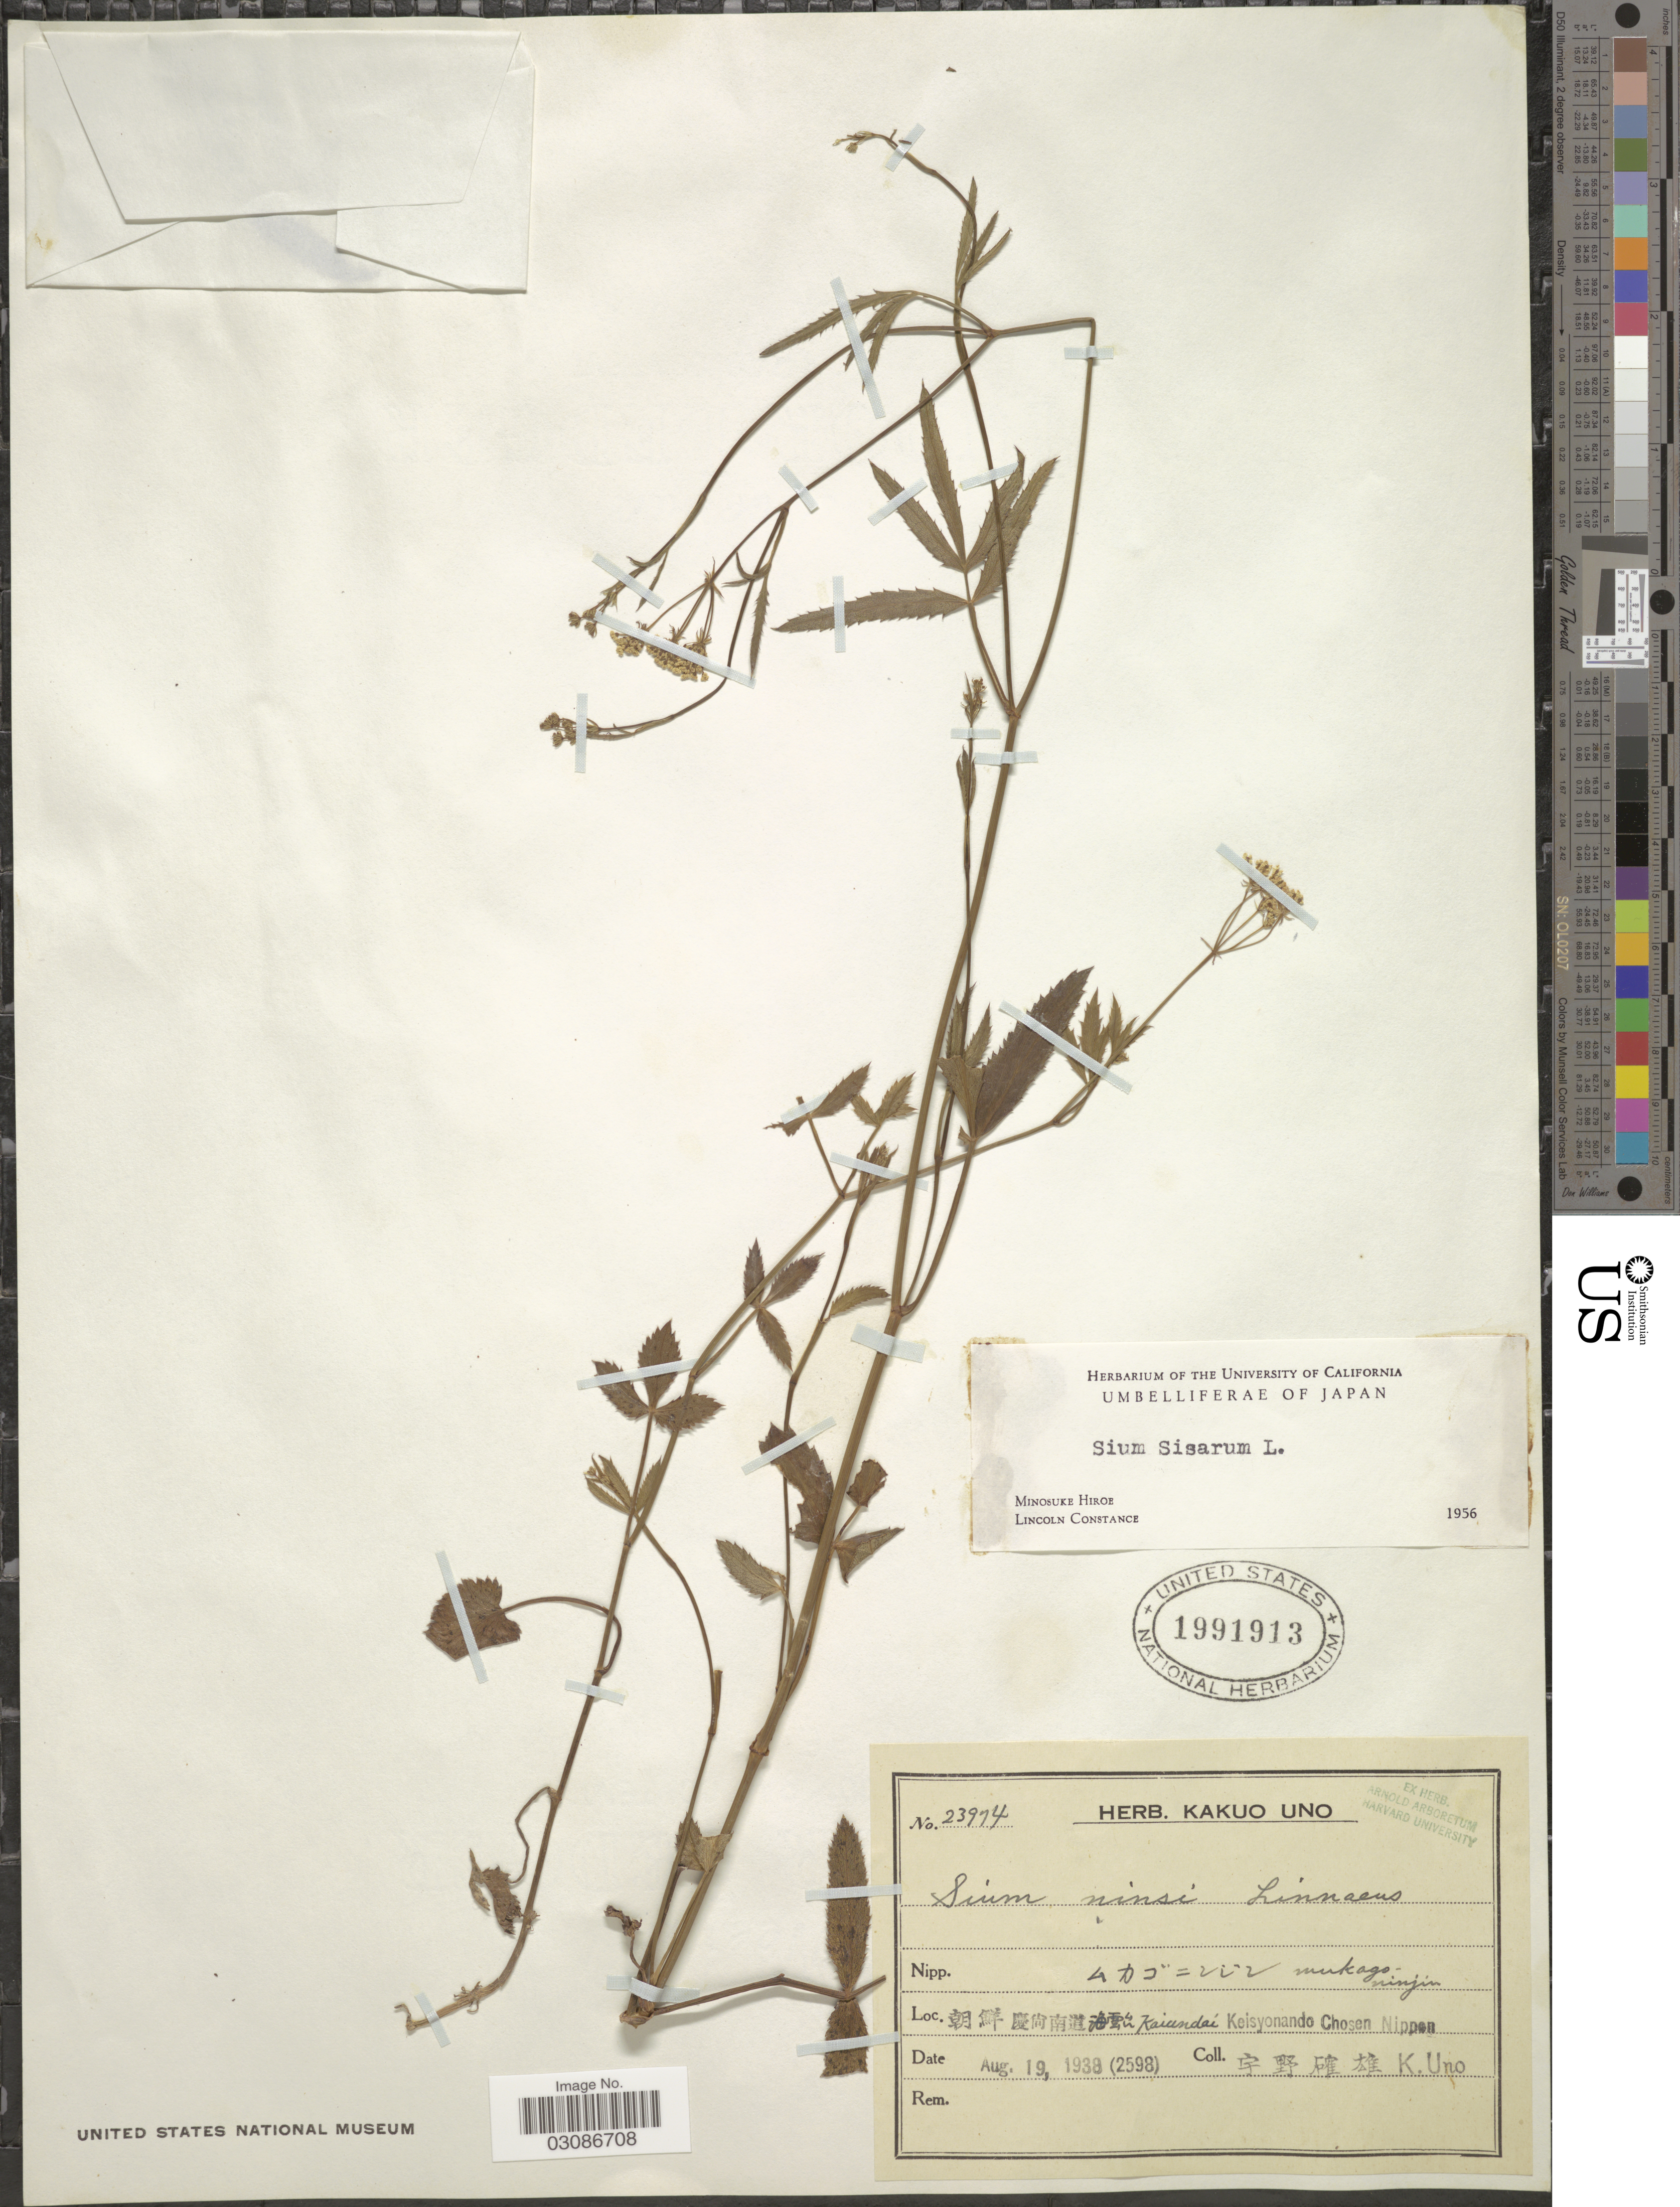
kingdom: Plantae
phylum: Tracheophyta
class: Magnoliopsida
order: Apiales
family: Apiaceae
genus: Sium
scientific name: Sium sisarum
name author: L.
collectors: K. Uno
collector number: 23974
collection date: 1938-08-19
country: Japan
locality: Kaiundai, Keisyonando, Chosen, Nippon.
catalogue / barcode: US 1991913